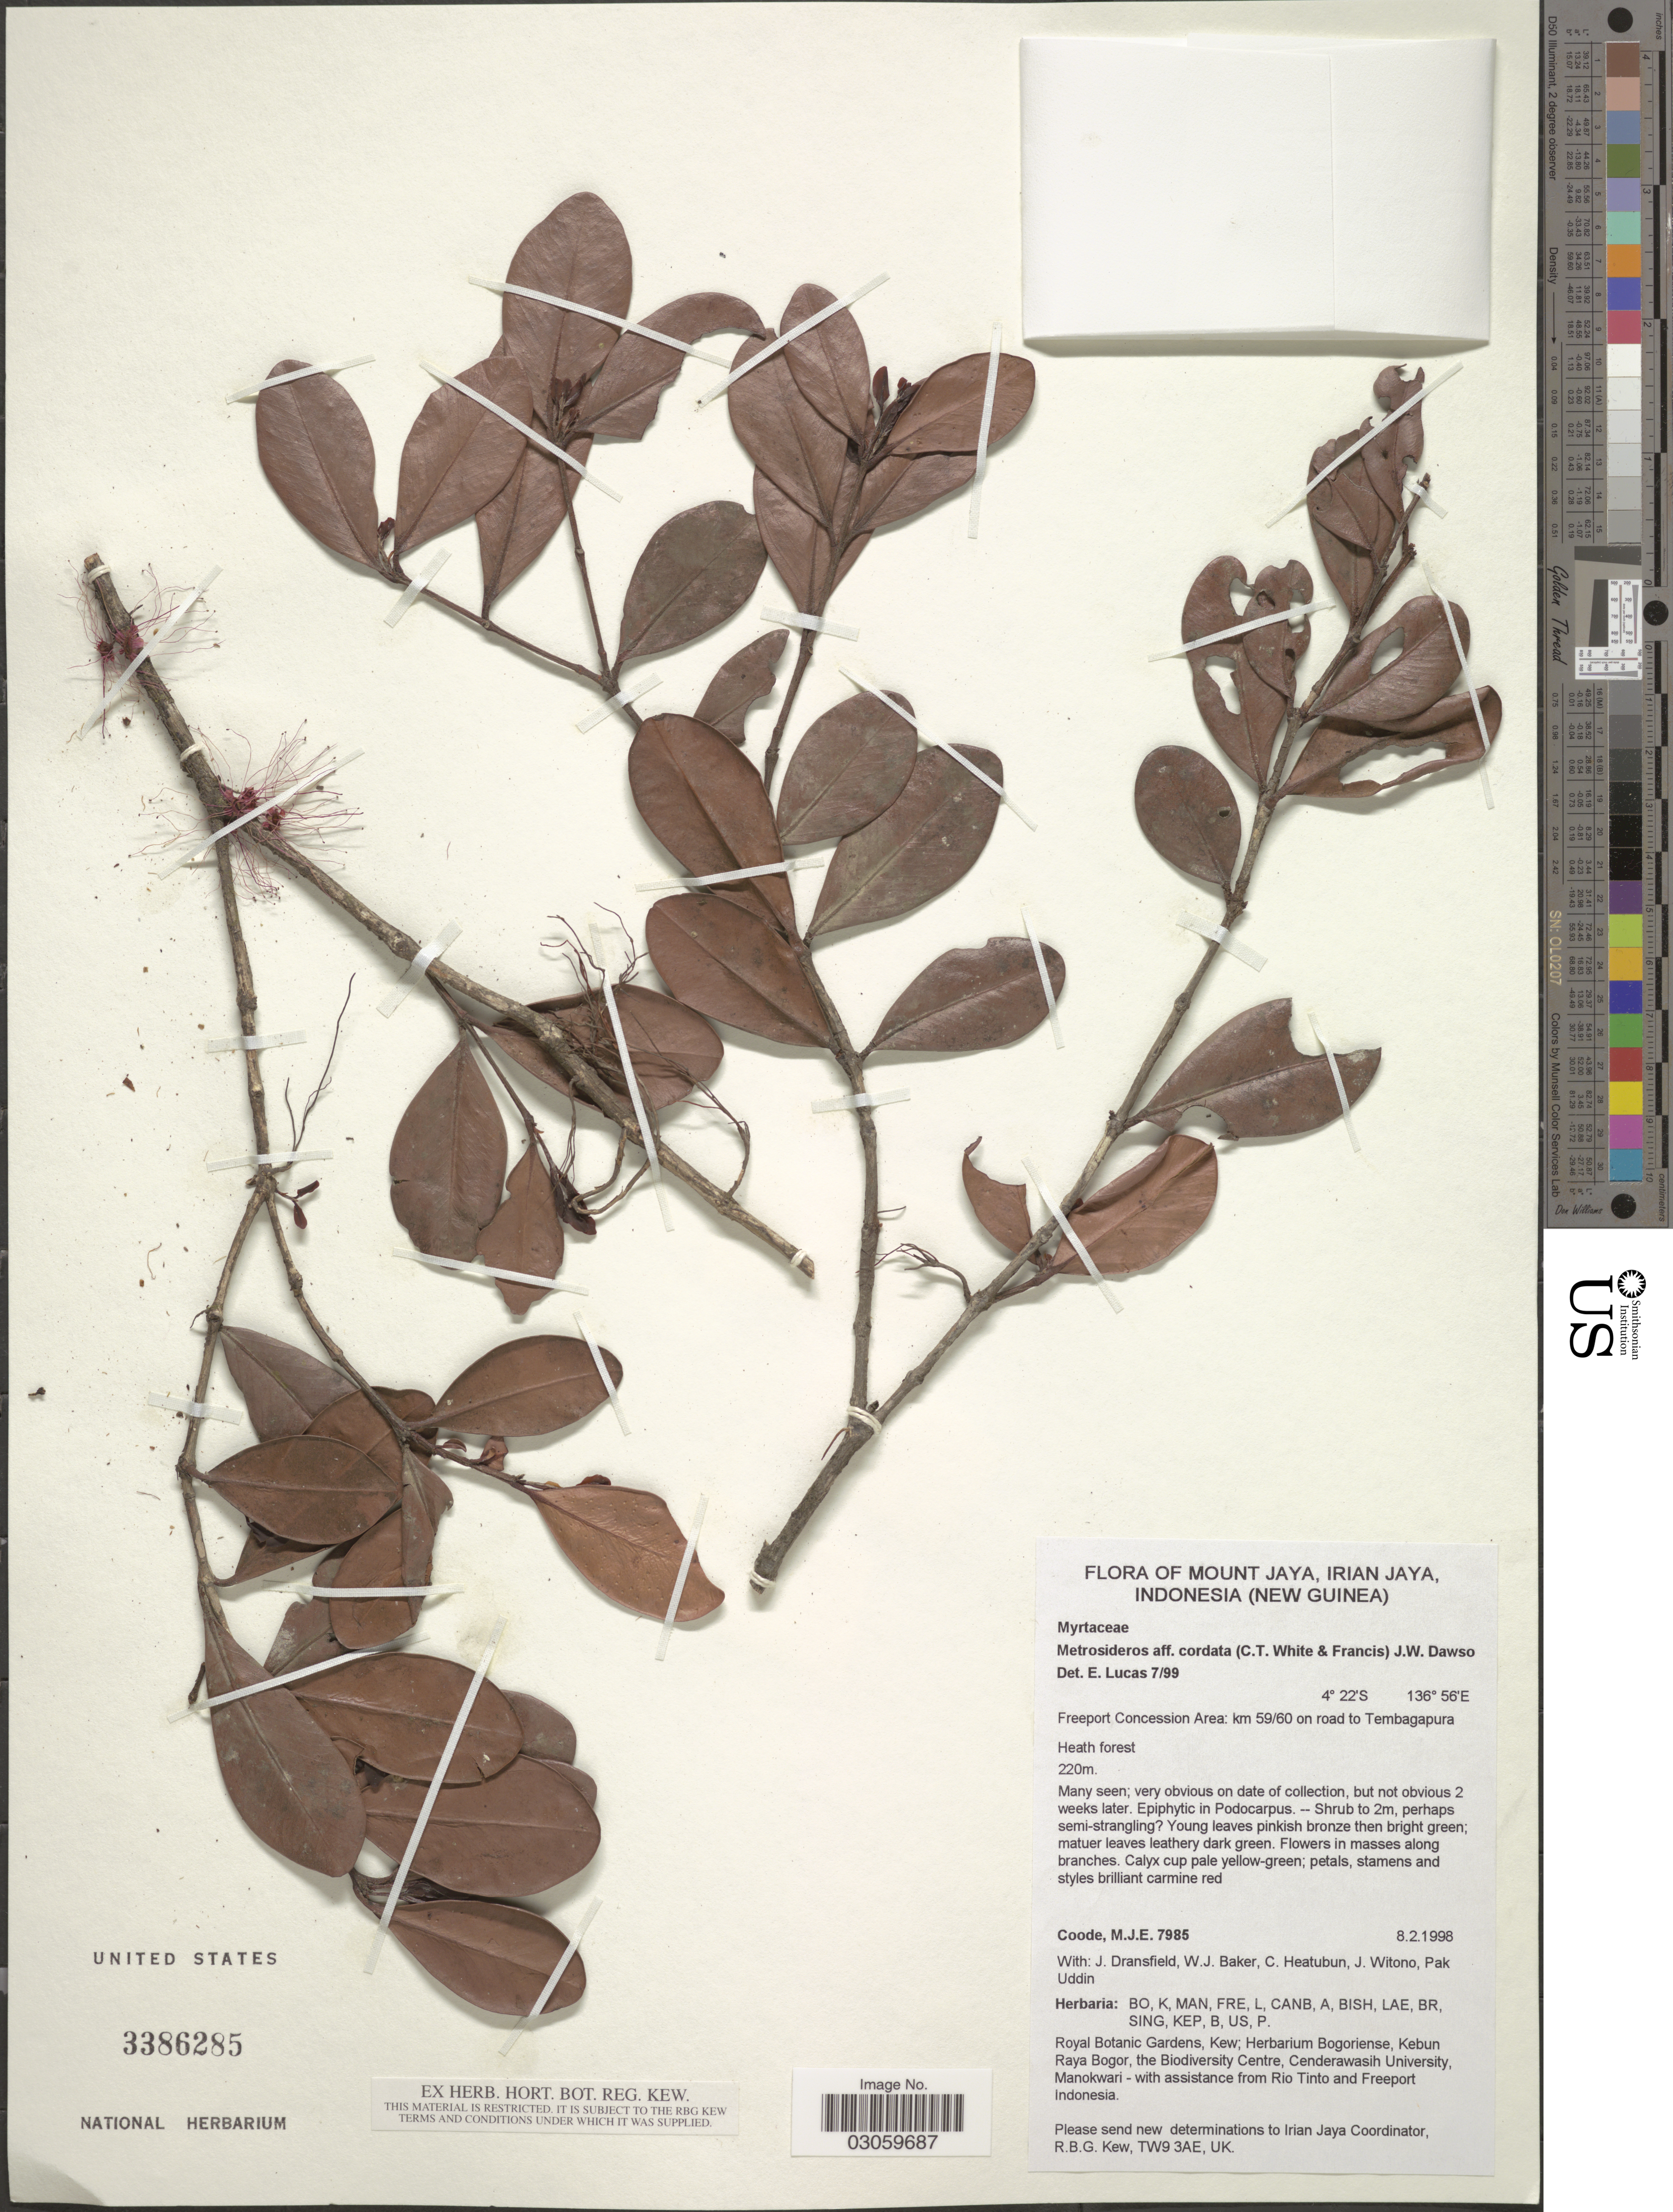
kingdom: Plantae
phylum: Tracheophyta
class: Magnoliopsida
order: Myrtales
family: Myrtaceae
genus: Metrosideros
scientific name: Metrosideros cordata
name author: (C.T. White & W.D. Francis) Dawson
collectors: M. J. E. Coode, J. Dransfield, W. J. Baker & C. Heatubun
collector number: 7985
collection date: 1998-02-08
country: Indonesia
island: New Guinea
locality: Mount Jaya, Irian Jaya, (New Guinea). Freeport Concession Area: km 59/60 on road to Tembagapura. Heath forest.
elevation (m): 220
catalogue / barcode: US 3386285